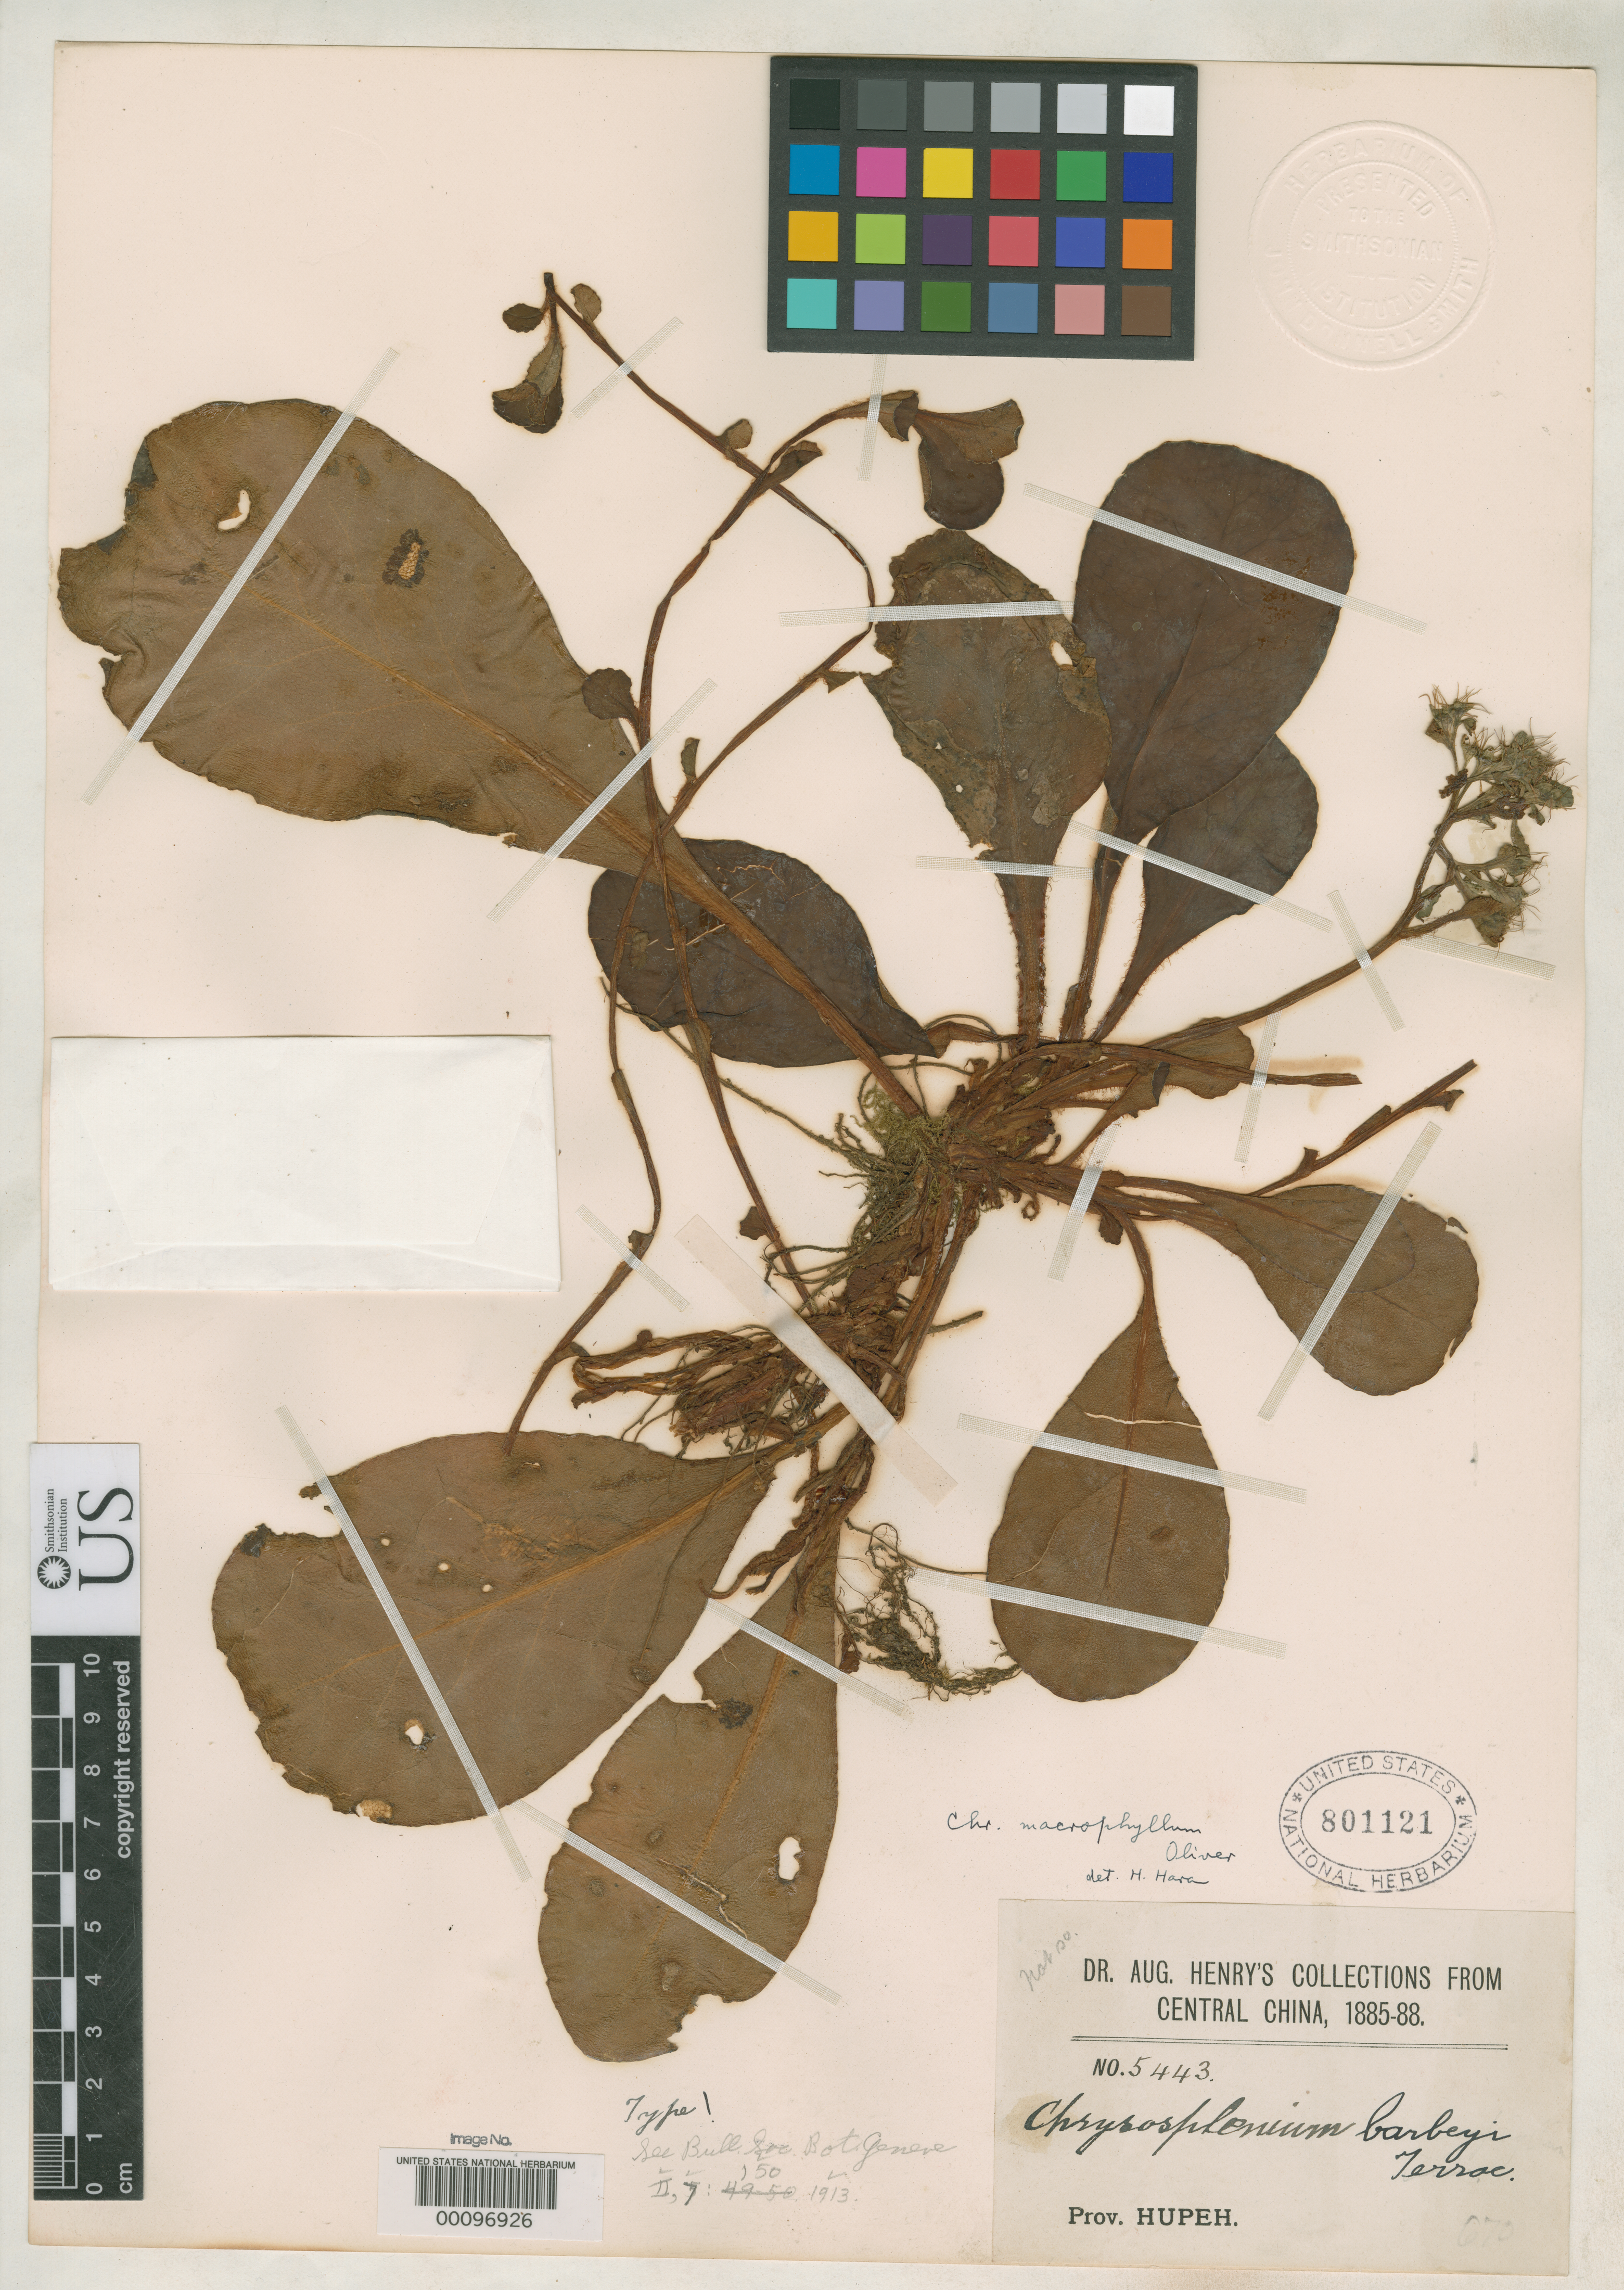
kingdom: Plantae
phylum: Tracheophyta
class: Magnoliopsida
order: Saxifragales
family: Saxifragaceae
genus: Chrysosplenium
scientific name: Chrysosplenium barbeyi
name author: Terraciano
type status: Type Collection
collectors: A. Henry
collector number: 5443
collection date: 1885/1888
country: China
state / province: Hubei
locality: Central China. Prov. Hupeh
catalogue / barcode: US 801121